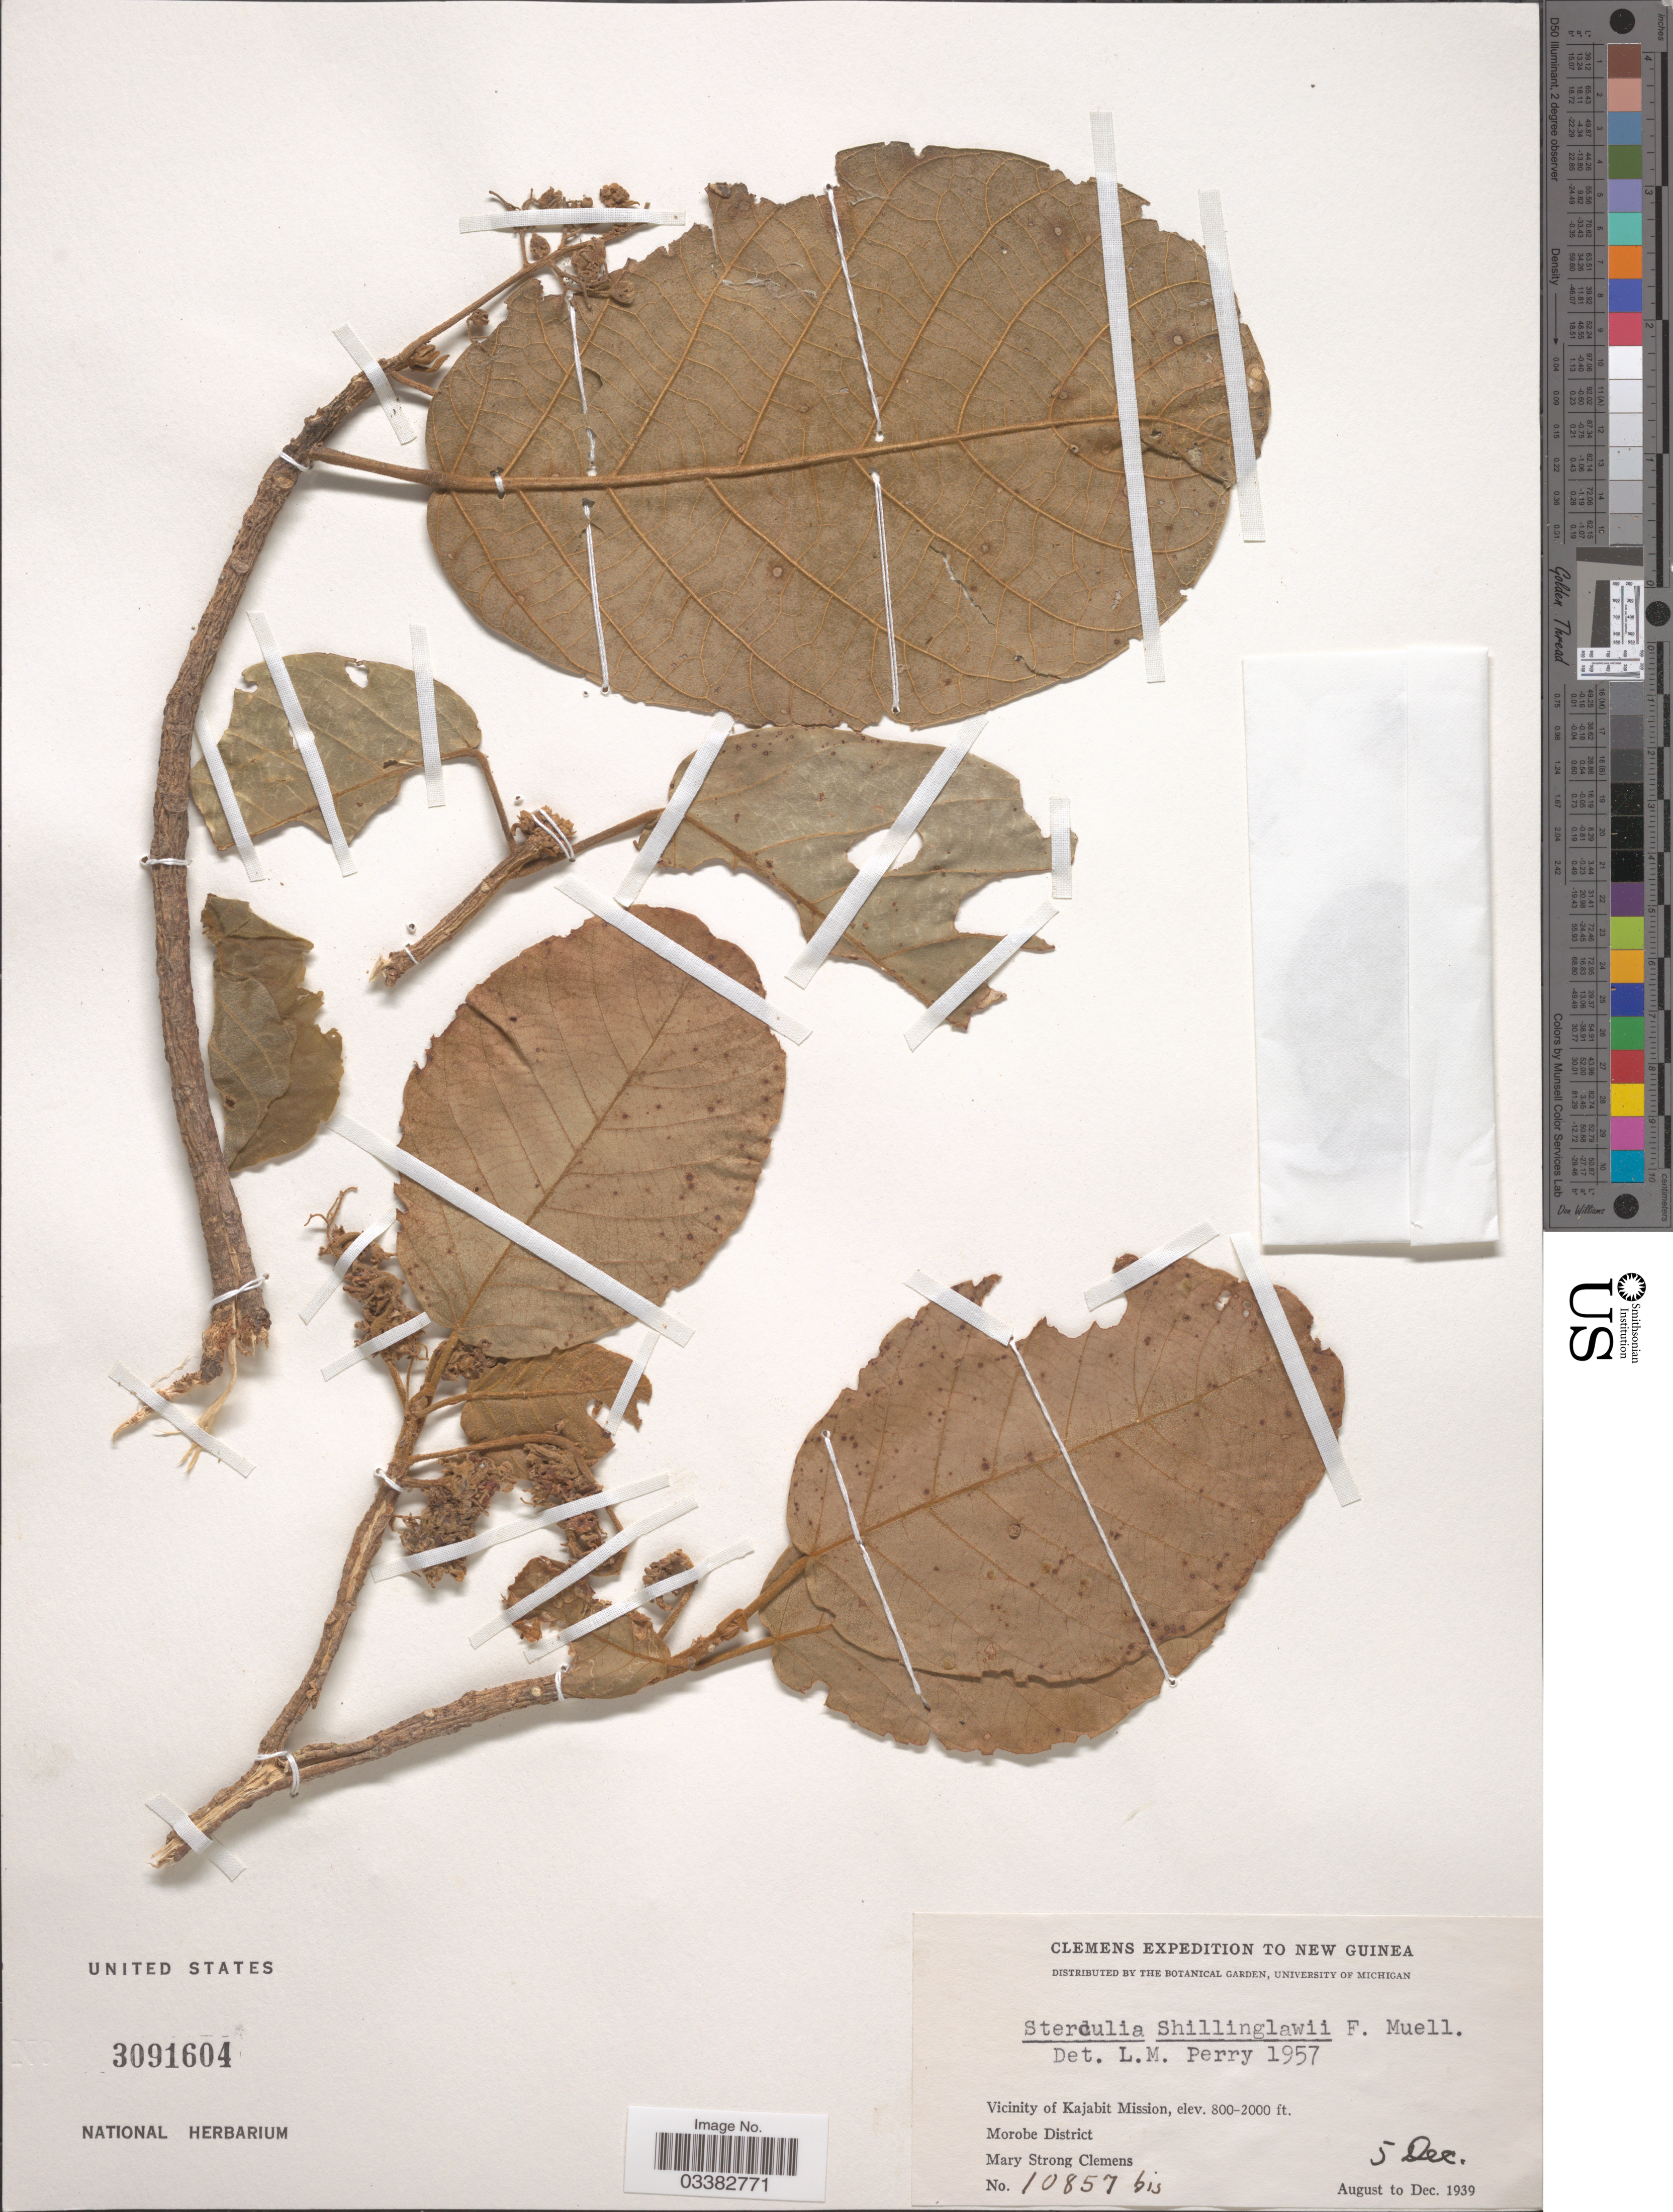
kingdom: Plantae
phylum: Tracheophyta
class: Magnoliopsida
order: Malvales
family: Malvaceae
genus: Sterculia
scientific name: Sterculia shillinglawii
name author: F. Muell.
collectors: M. S. Clemens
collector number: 10857 bis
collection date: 1939-12-05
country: Papua New Guinea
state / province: Morobe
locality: New Guinea. Vicinity of Kajabit Mission. Morobe District.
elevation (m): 244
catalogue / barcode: US 3091604